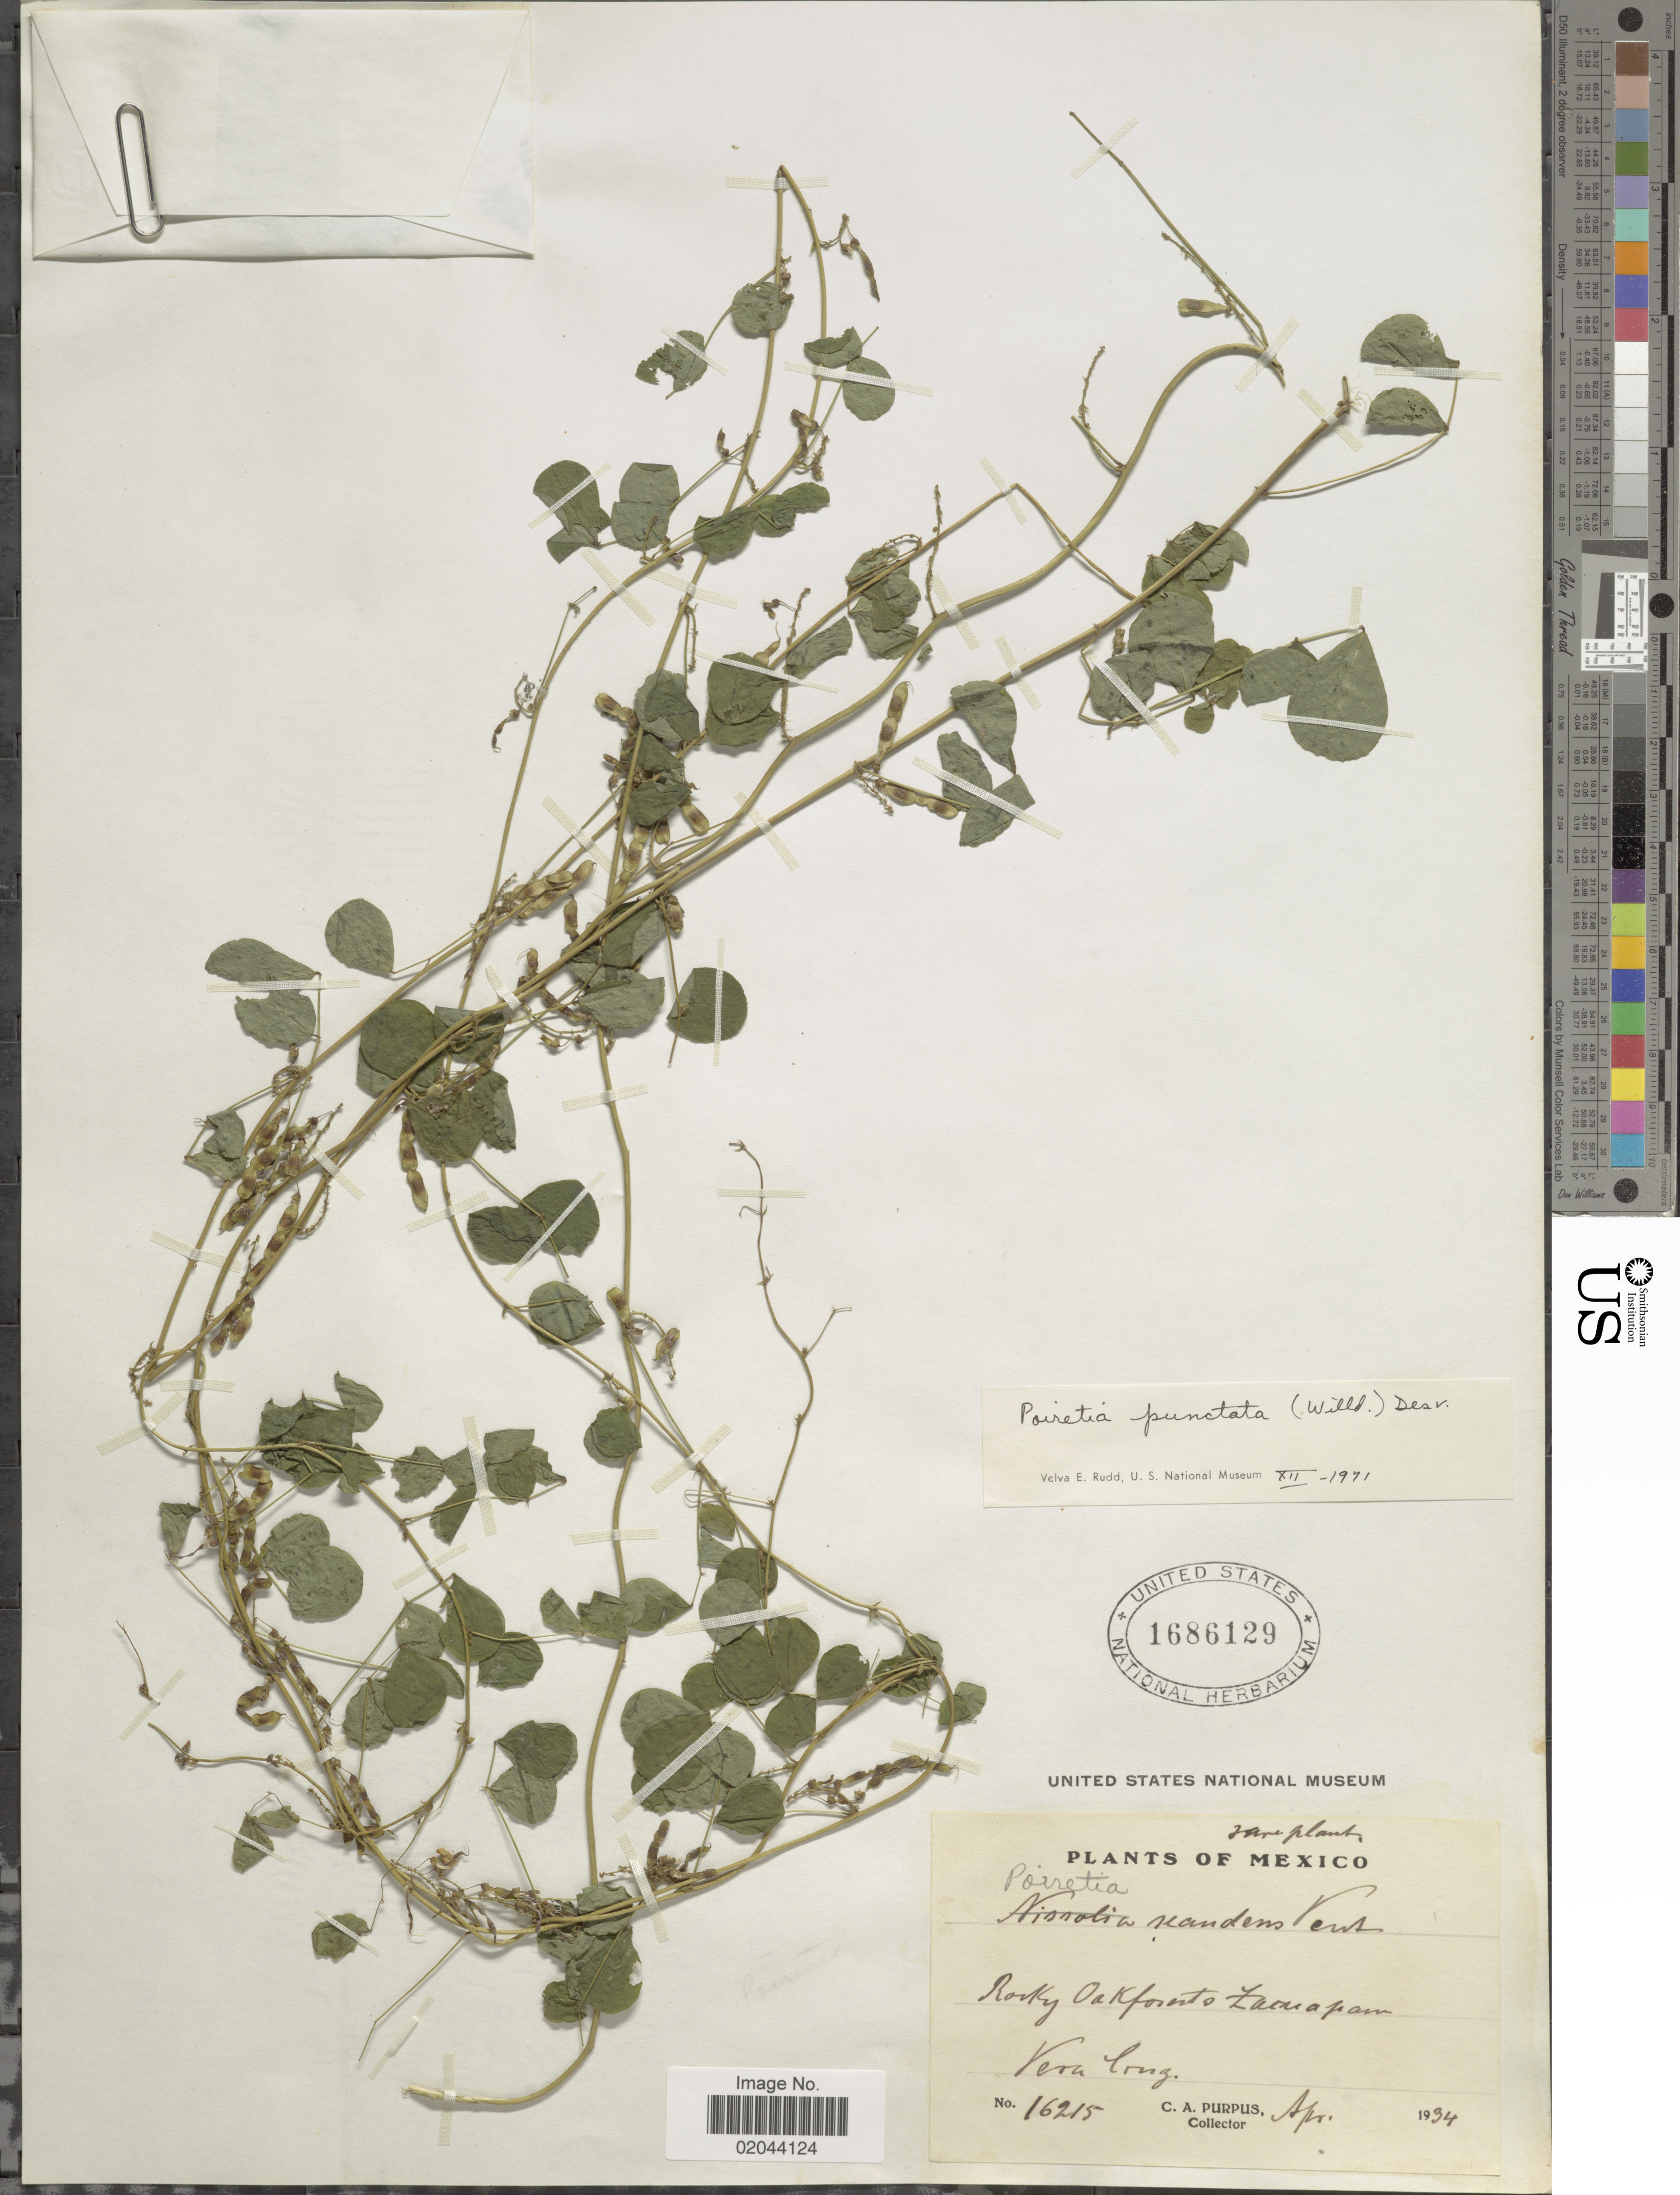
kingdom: Plantae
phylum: Tracheophyta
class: Magnoliopsida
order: Fabales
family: Fabaceae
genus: Poiretia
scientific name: Poiretia scandens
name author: Vent.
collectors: C. A. Purpus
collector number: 16215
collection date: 1934-04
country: Mexico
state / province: Veracruz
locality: Rocky Oak forest Zacuapan, vera Cruz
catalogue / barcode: US 1686129